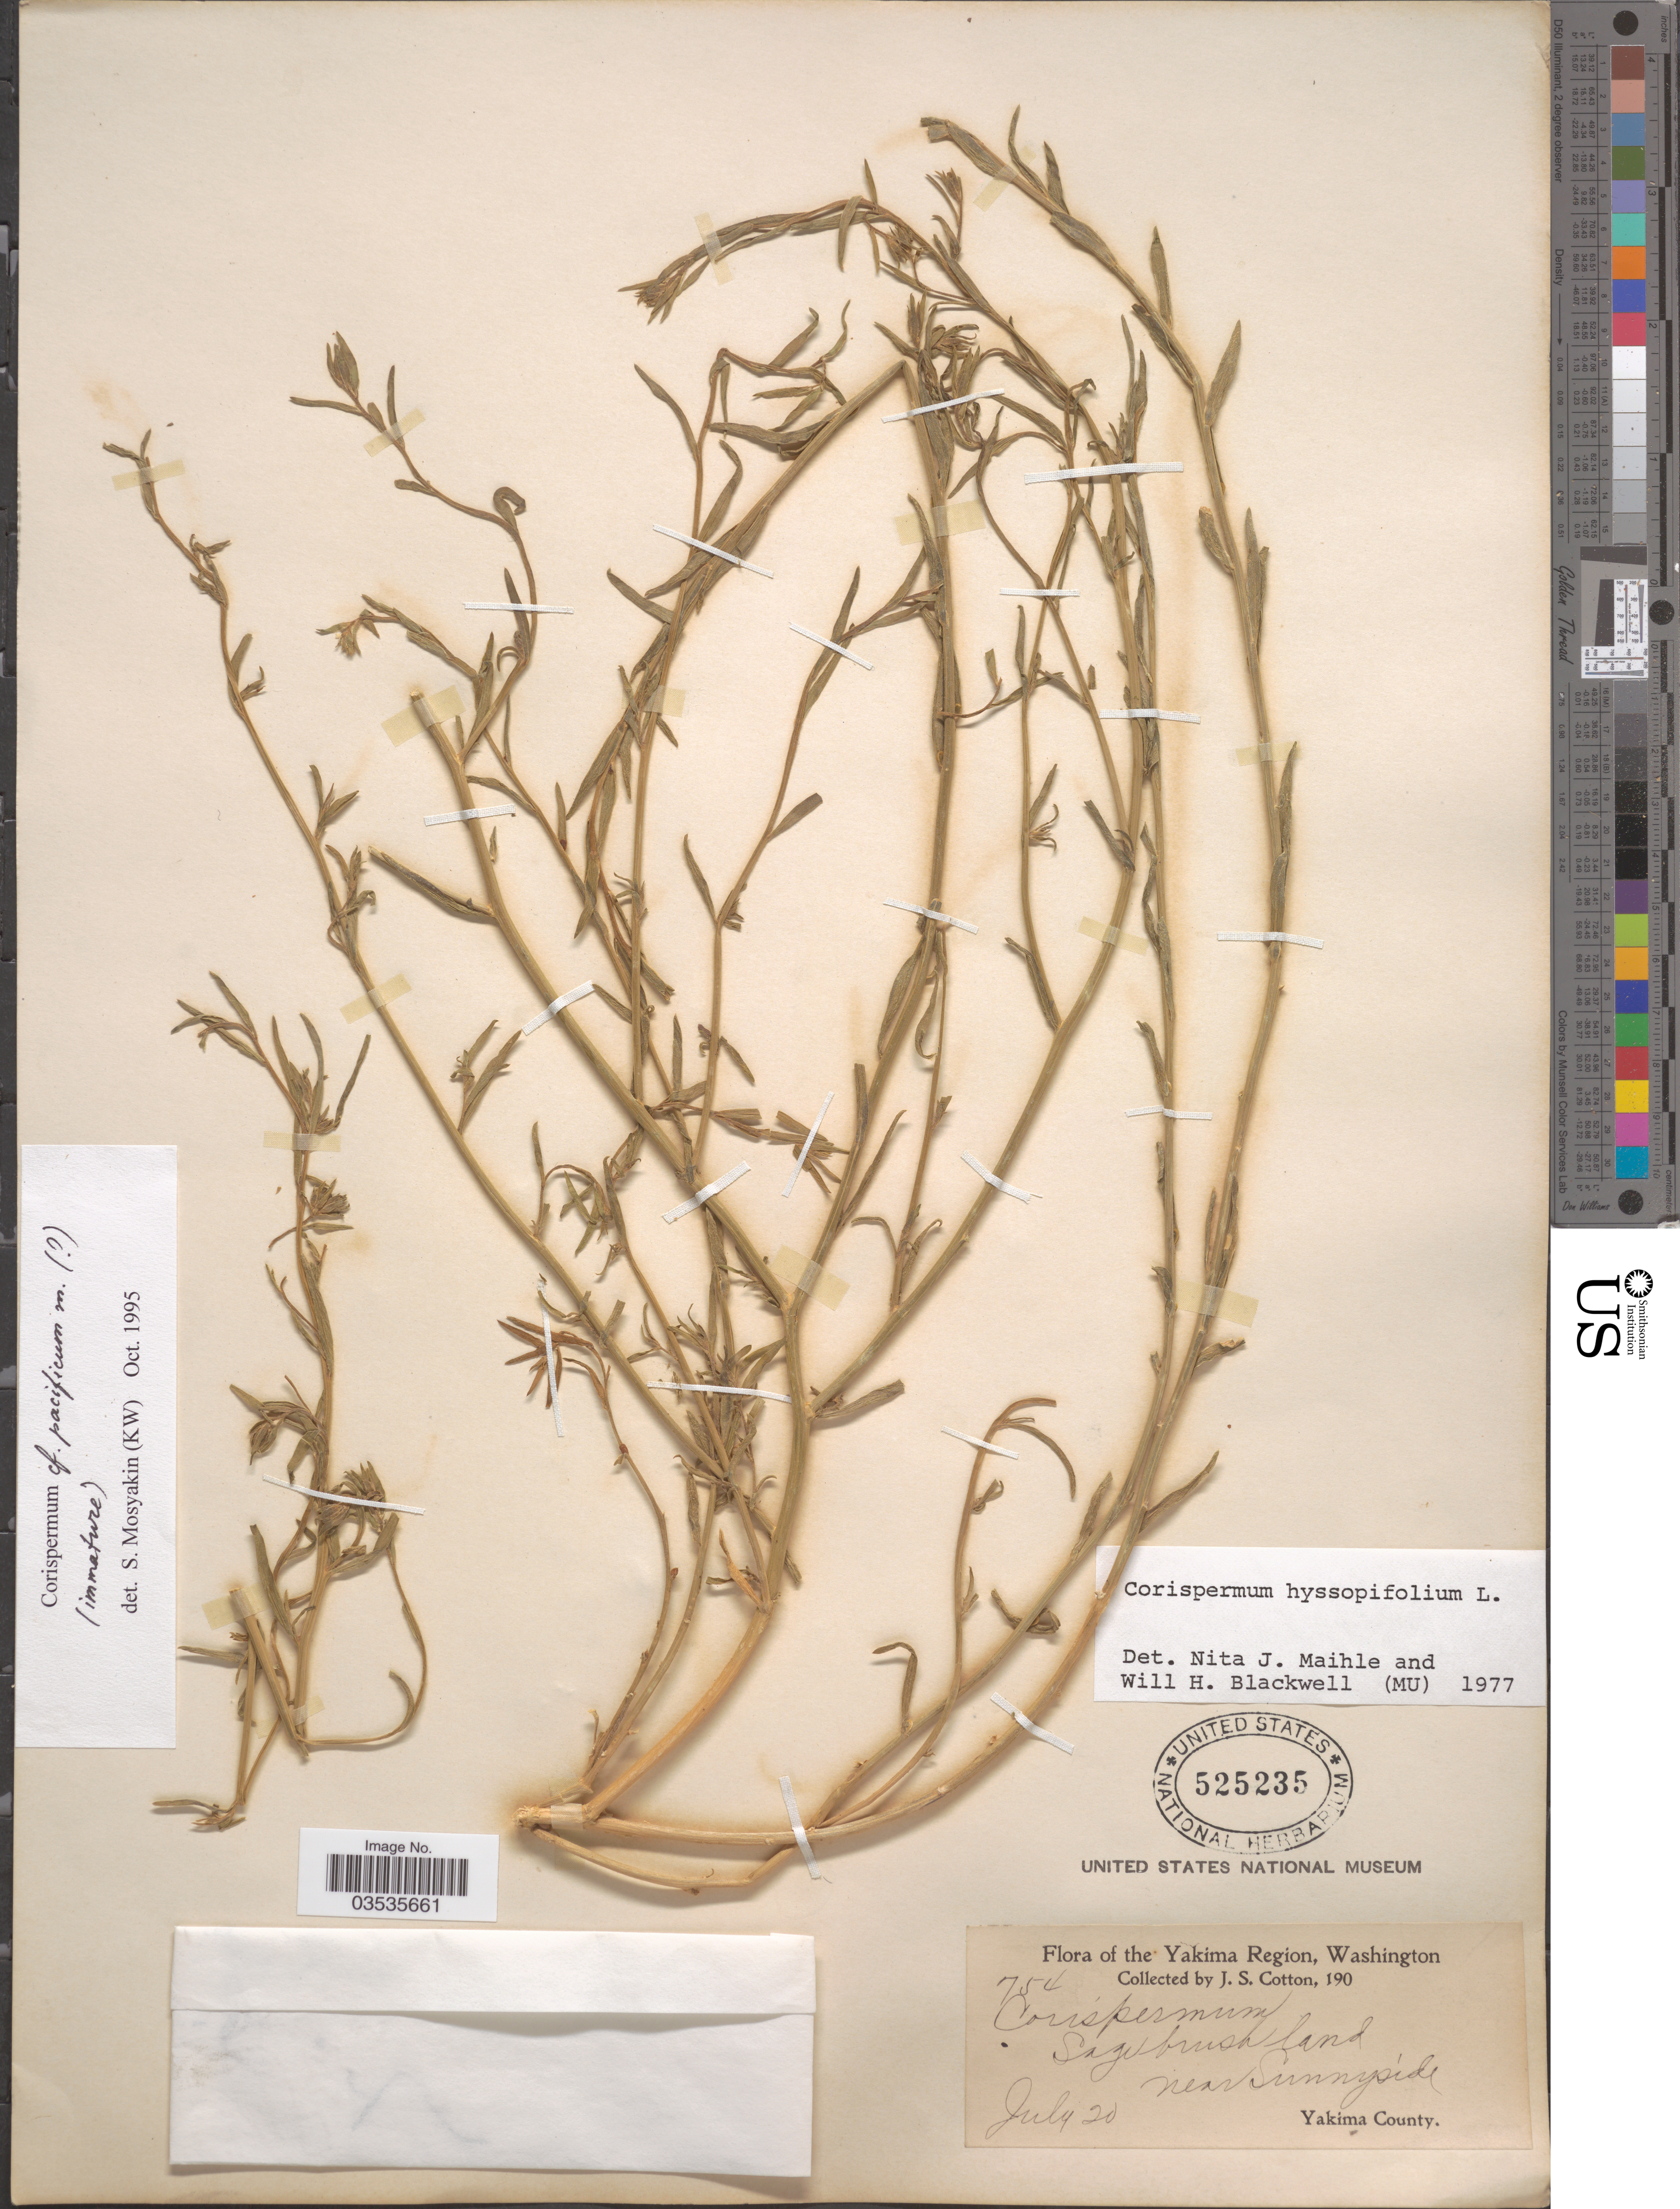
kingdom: Plantae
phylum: Tracheophyta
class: Magnoliopsida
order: Caryophyllales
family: Amaranthaceae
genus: Corispermum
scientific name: Corispermum villosum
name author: Rydb.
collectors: J. S. Cotton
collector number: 754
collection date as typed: July 20 190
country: United States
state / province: Washington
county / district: Yakima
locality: Yakima Region. Near Sunnyside Yakima County.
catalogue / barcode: US 525235